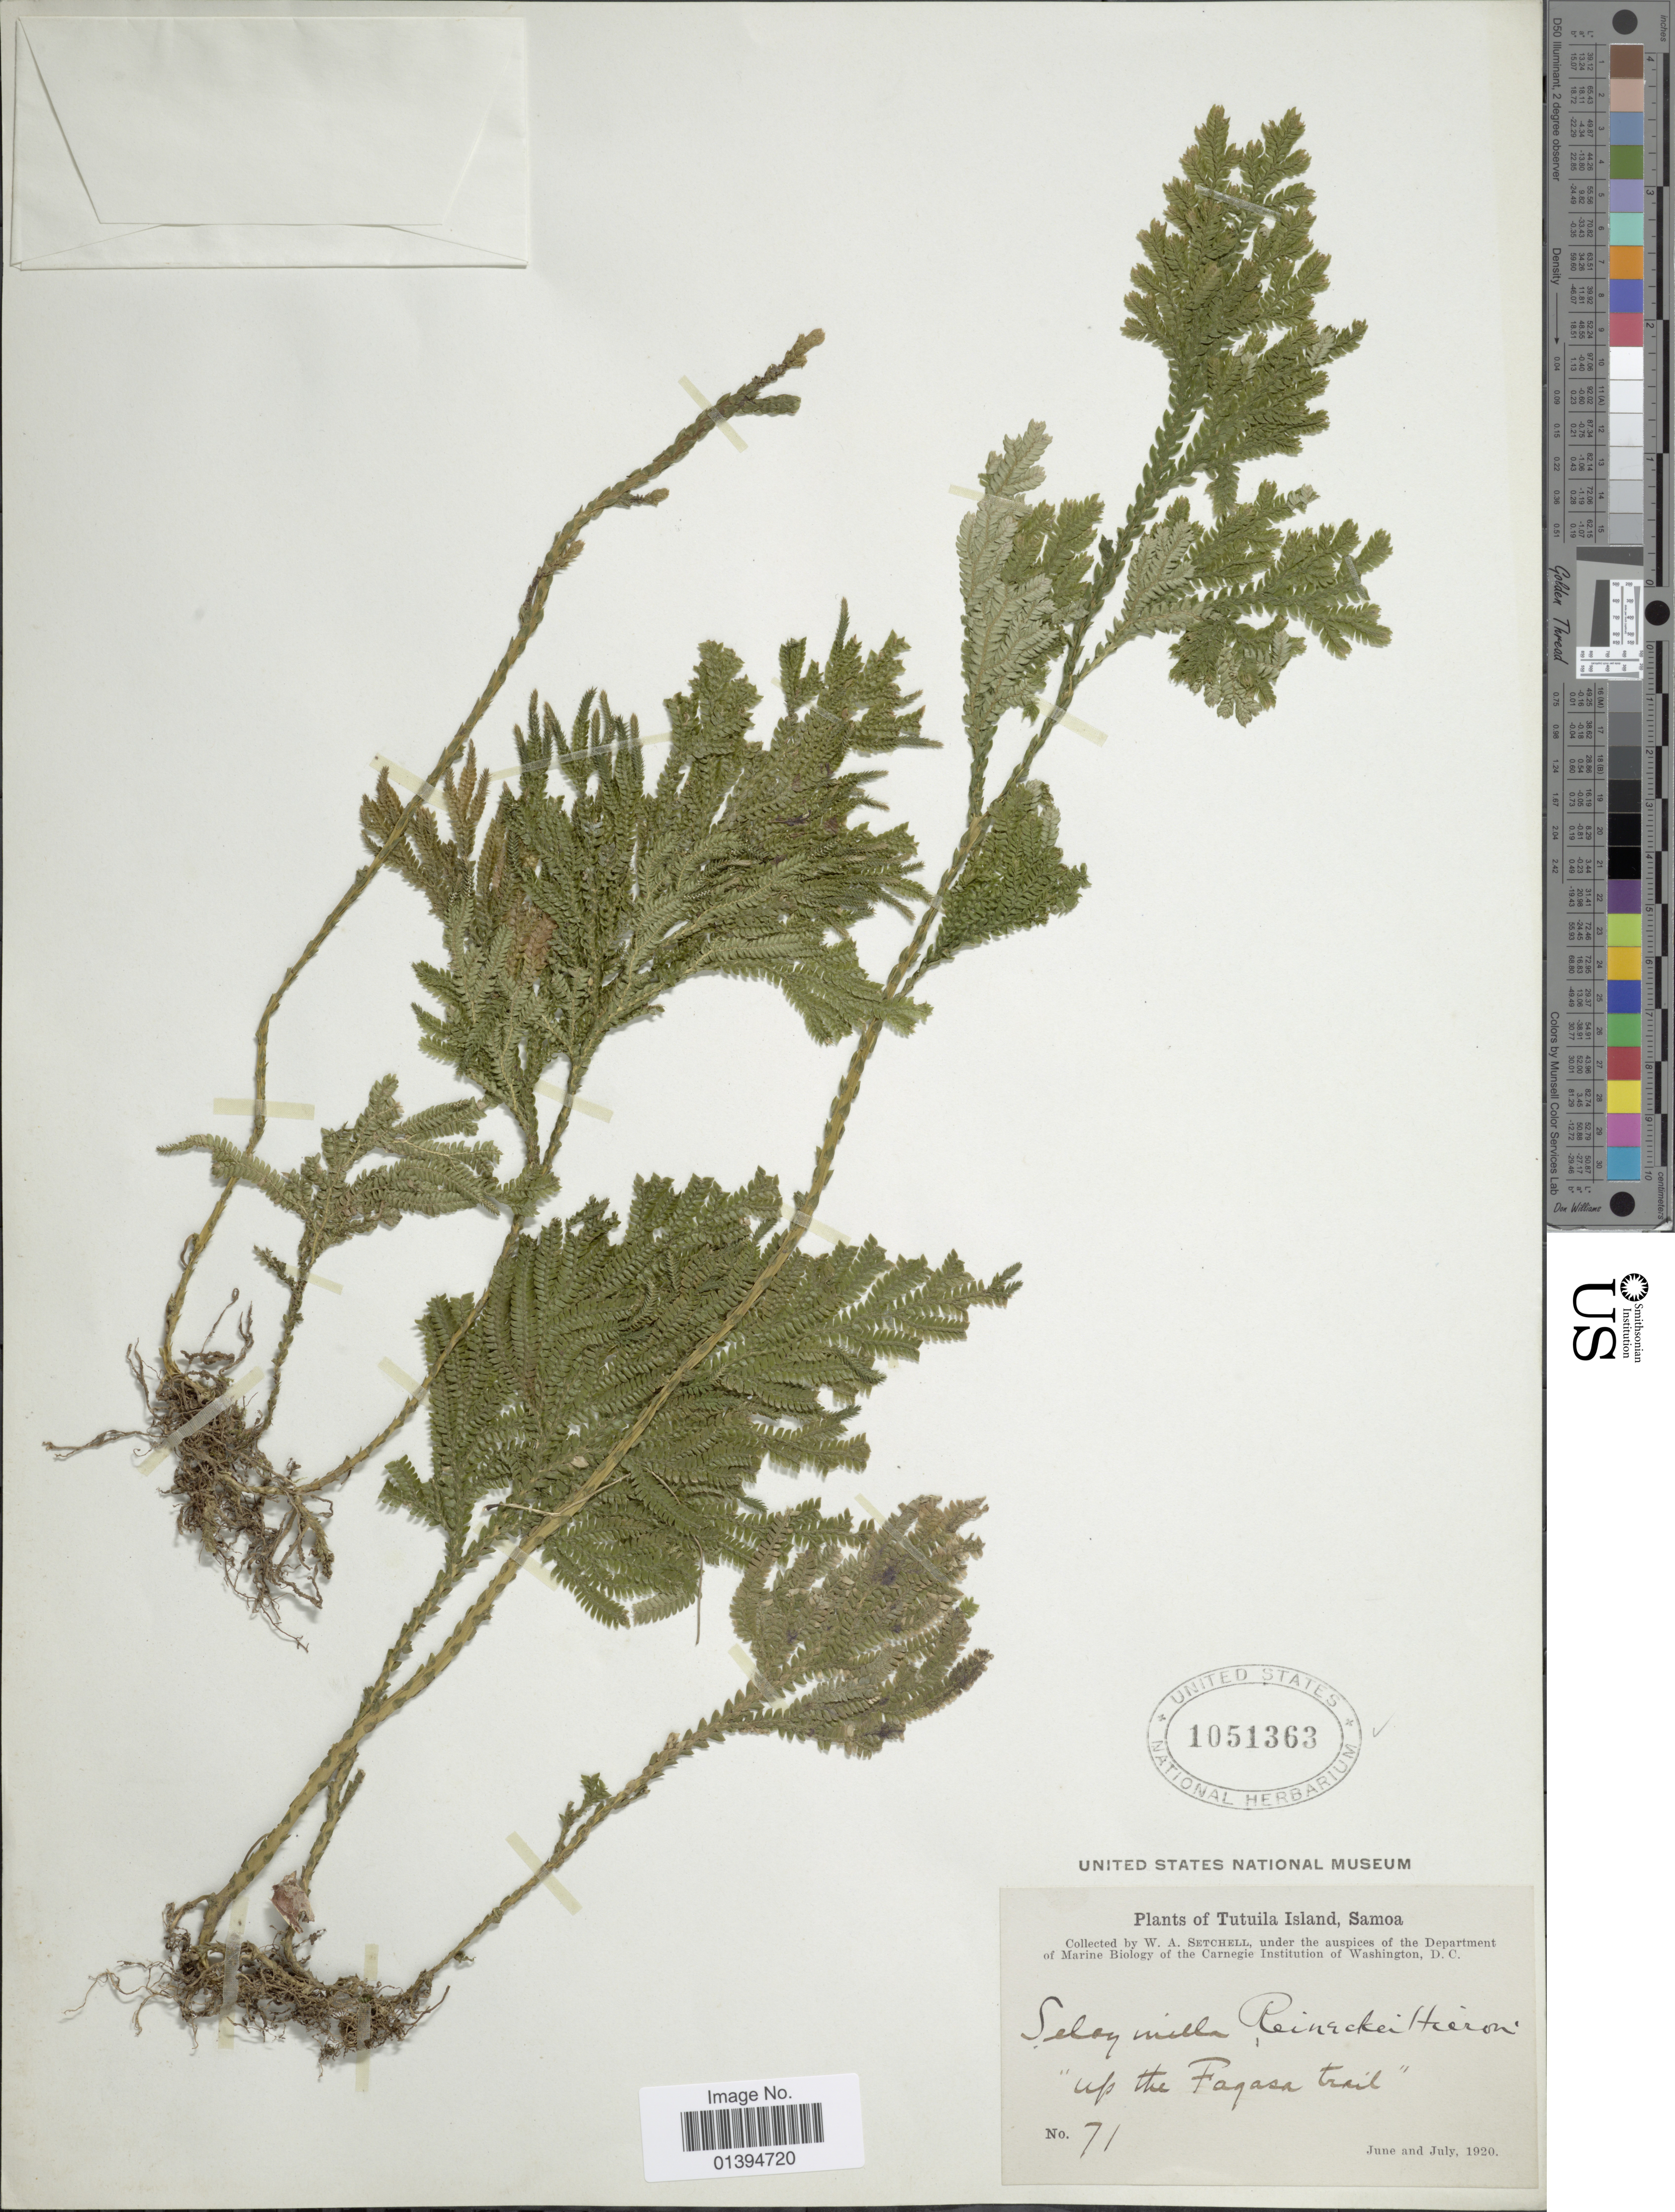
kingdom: Plantae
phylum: Tracheophyta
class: Lycopodiopsida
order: Selaginellales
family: Selaginellaceae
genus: Selaginella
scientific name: Selaginella reineckei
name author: Hieron.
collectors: W. Setchell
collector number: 71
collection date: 1920-06/1920-07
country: American Samoa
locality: Tutuila Island, Samoa, up the Fagasa trail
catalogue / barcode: US 1051363